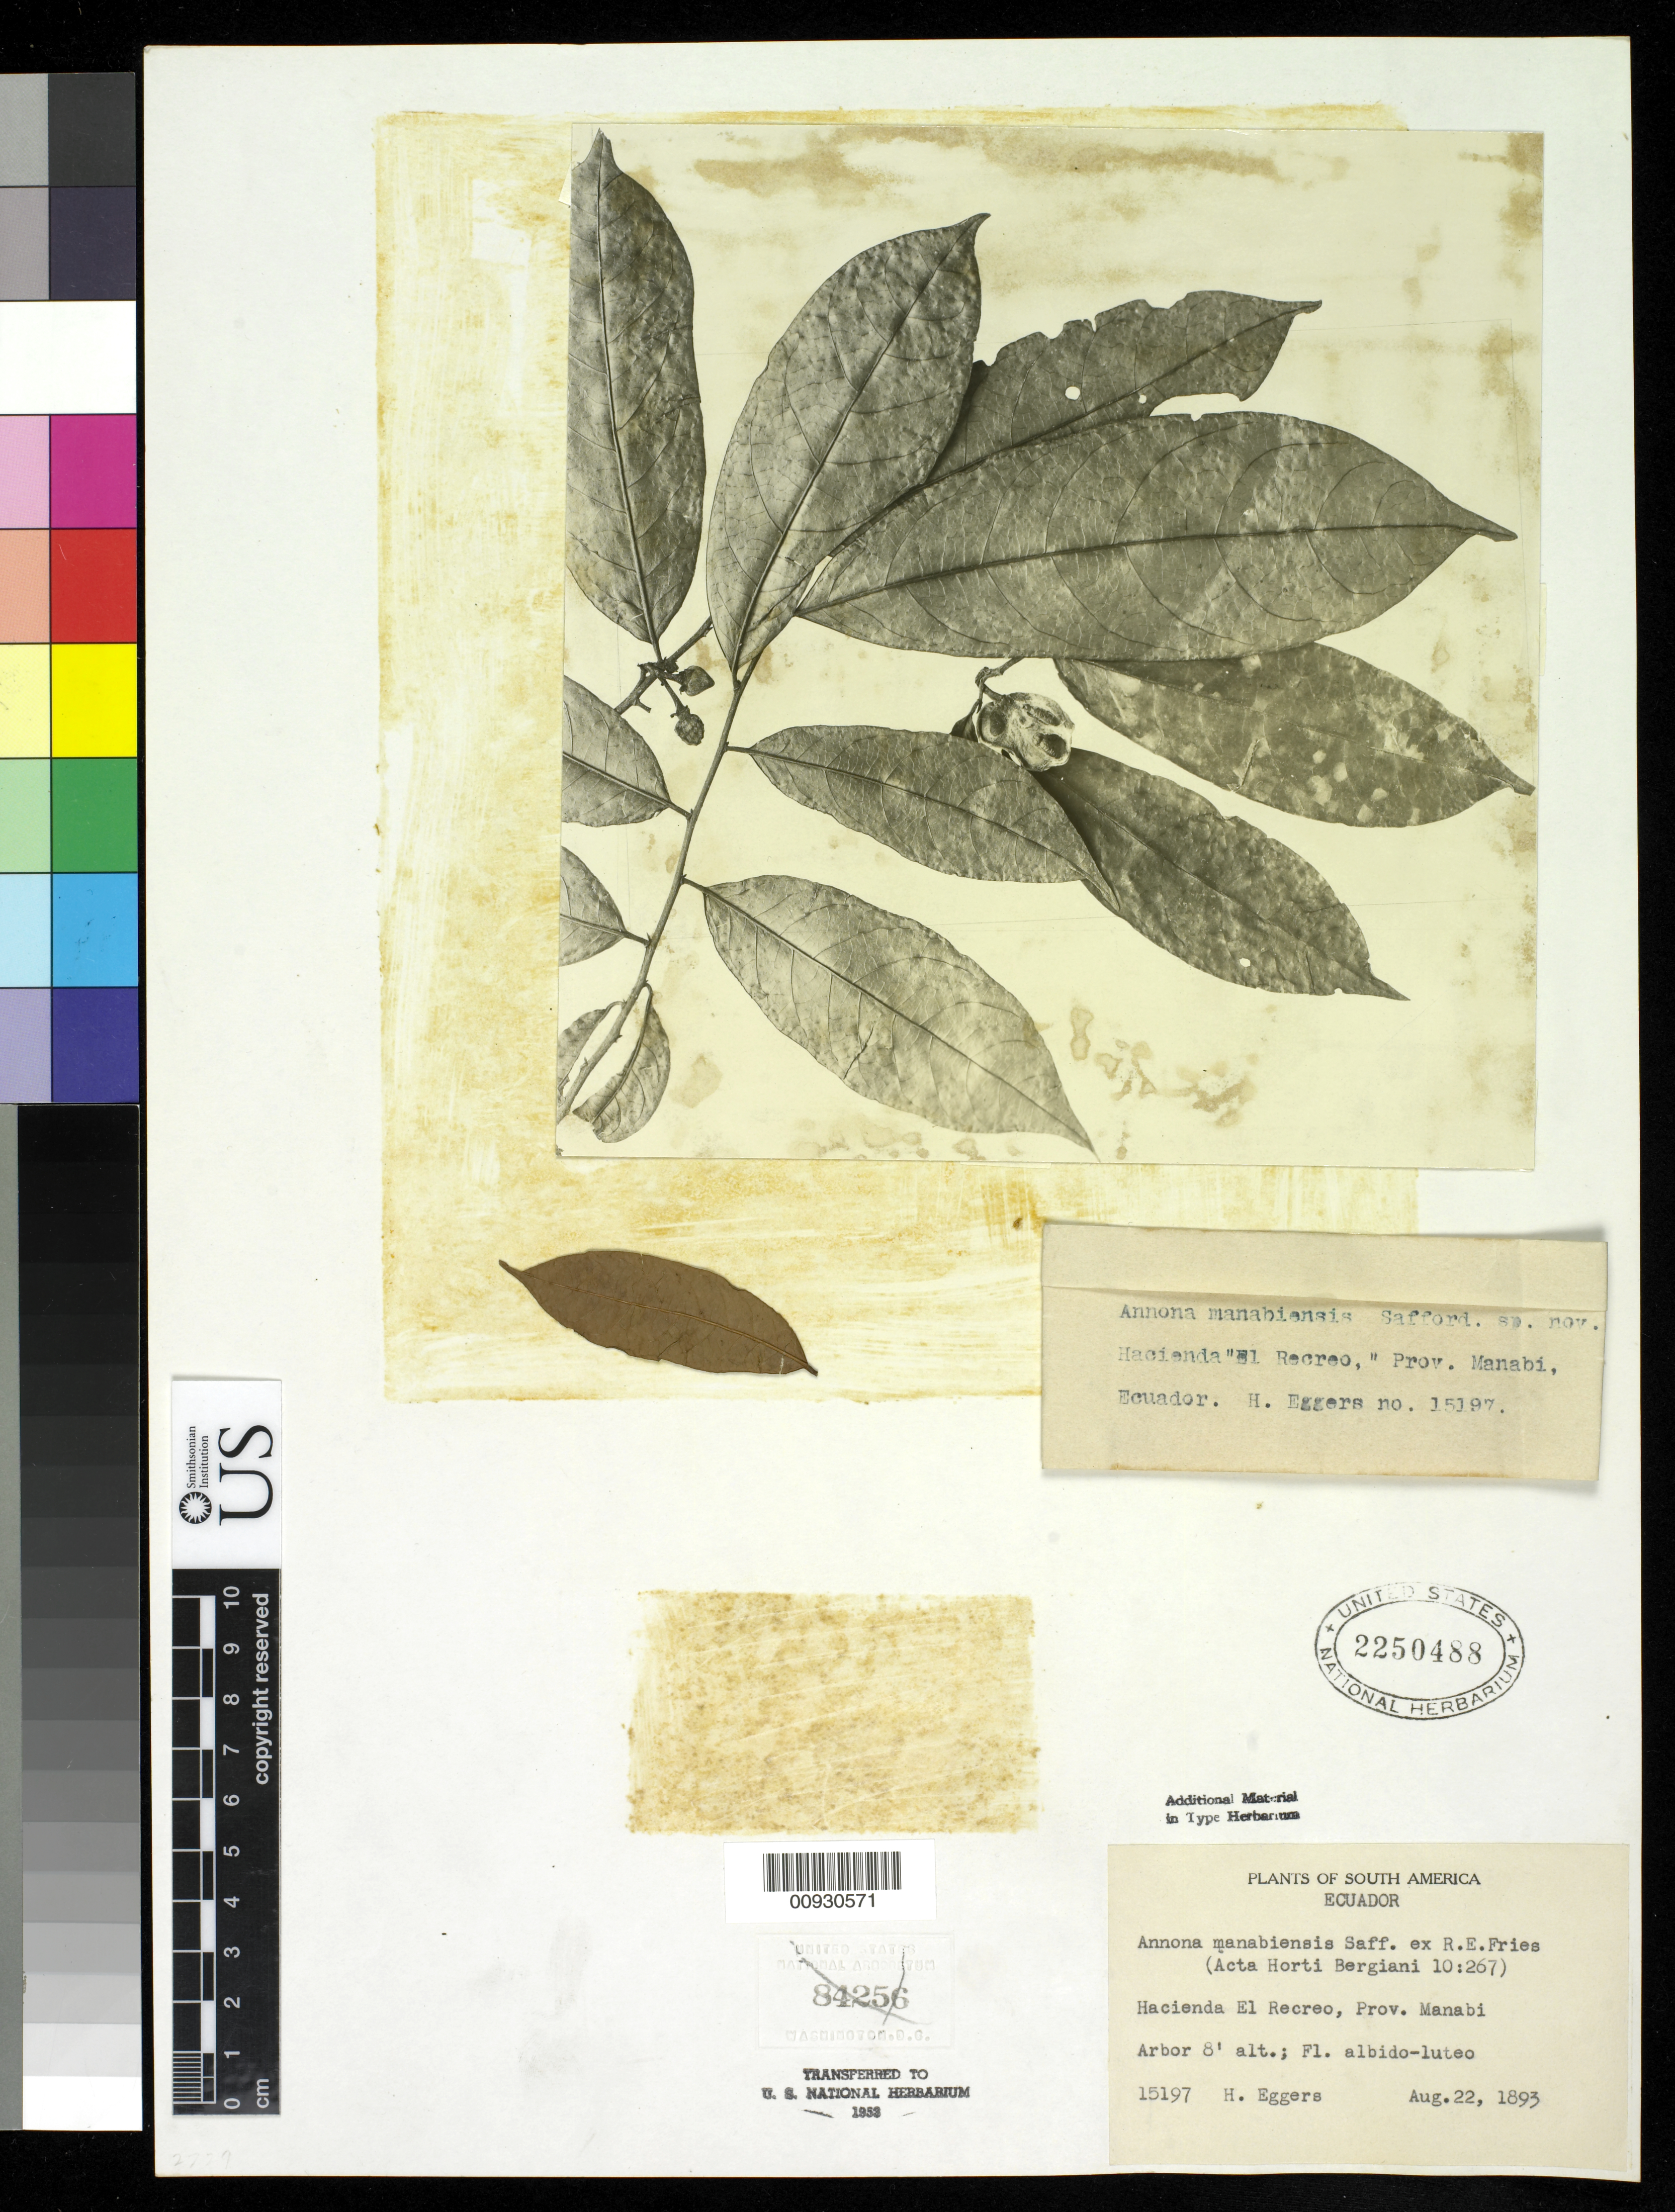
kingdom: Plantae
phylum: Tracheophyta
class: Magnoliopsida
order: Magnoliales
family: Annonaceae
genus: Annona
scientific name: Annona manabiensis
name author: Saff. ex R.E. Fr.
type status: Isotype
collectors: H. F. A. von Eggers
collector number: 15197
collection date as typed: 22 Aug 1893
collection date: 1893-08-22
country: Ecuador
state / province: Manabí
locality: Hacienda El Recreo.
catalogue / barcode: US 2250488